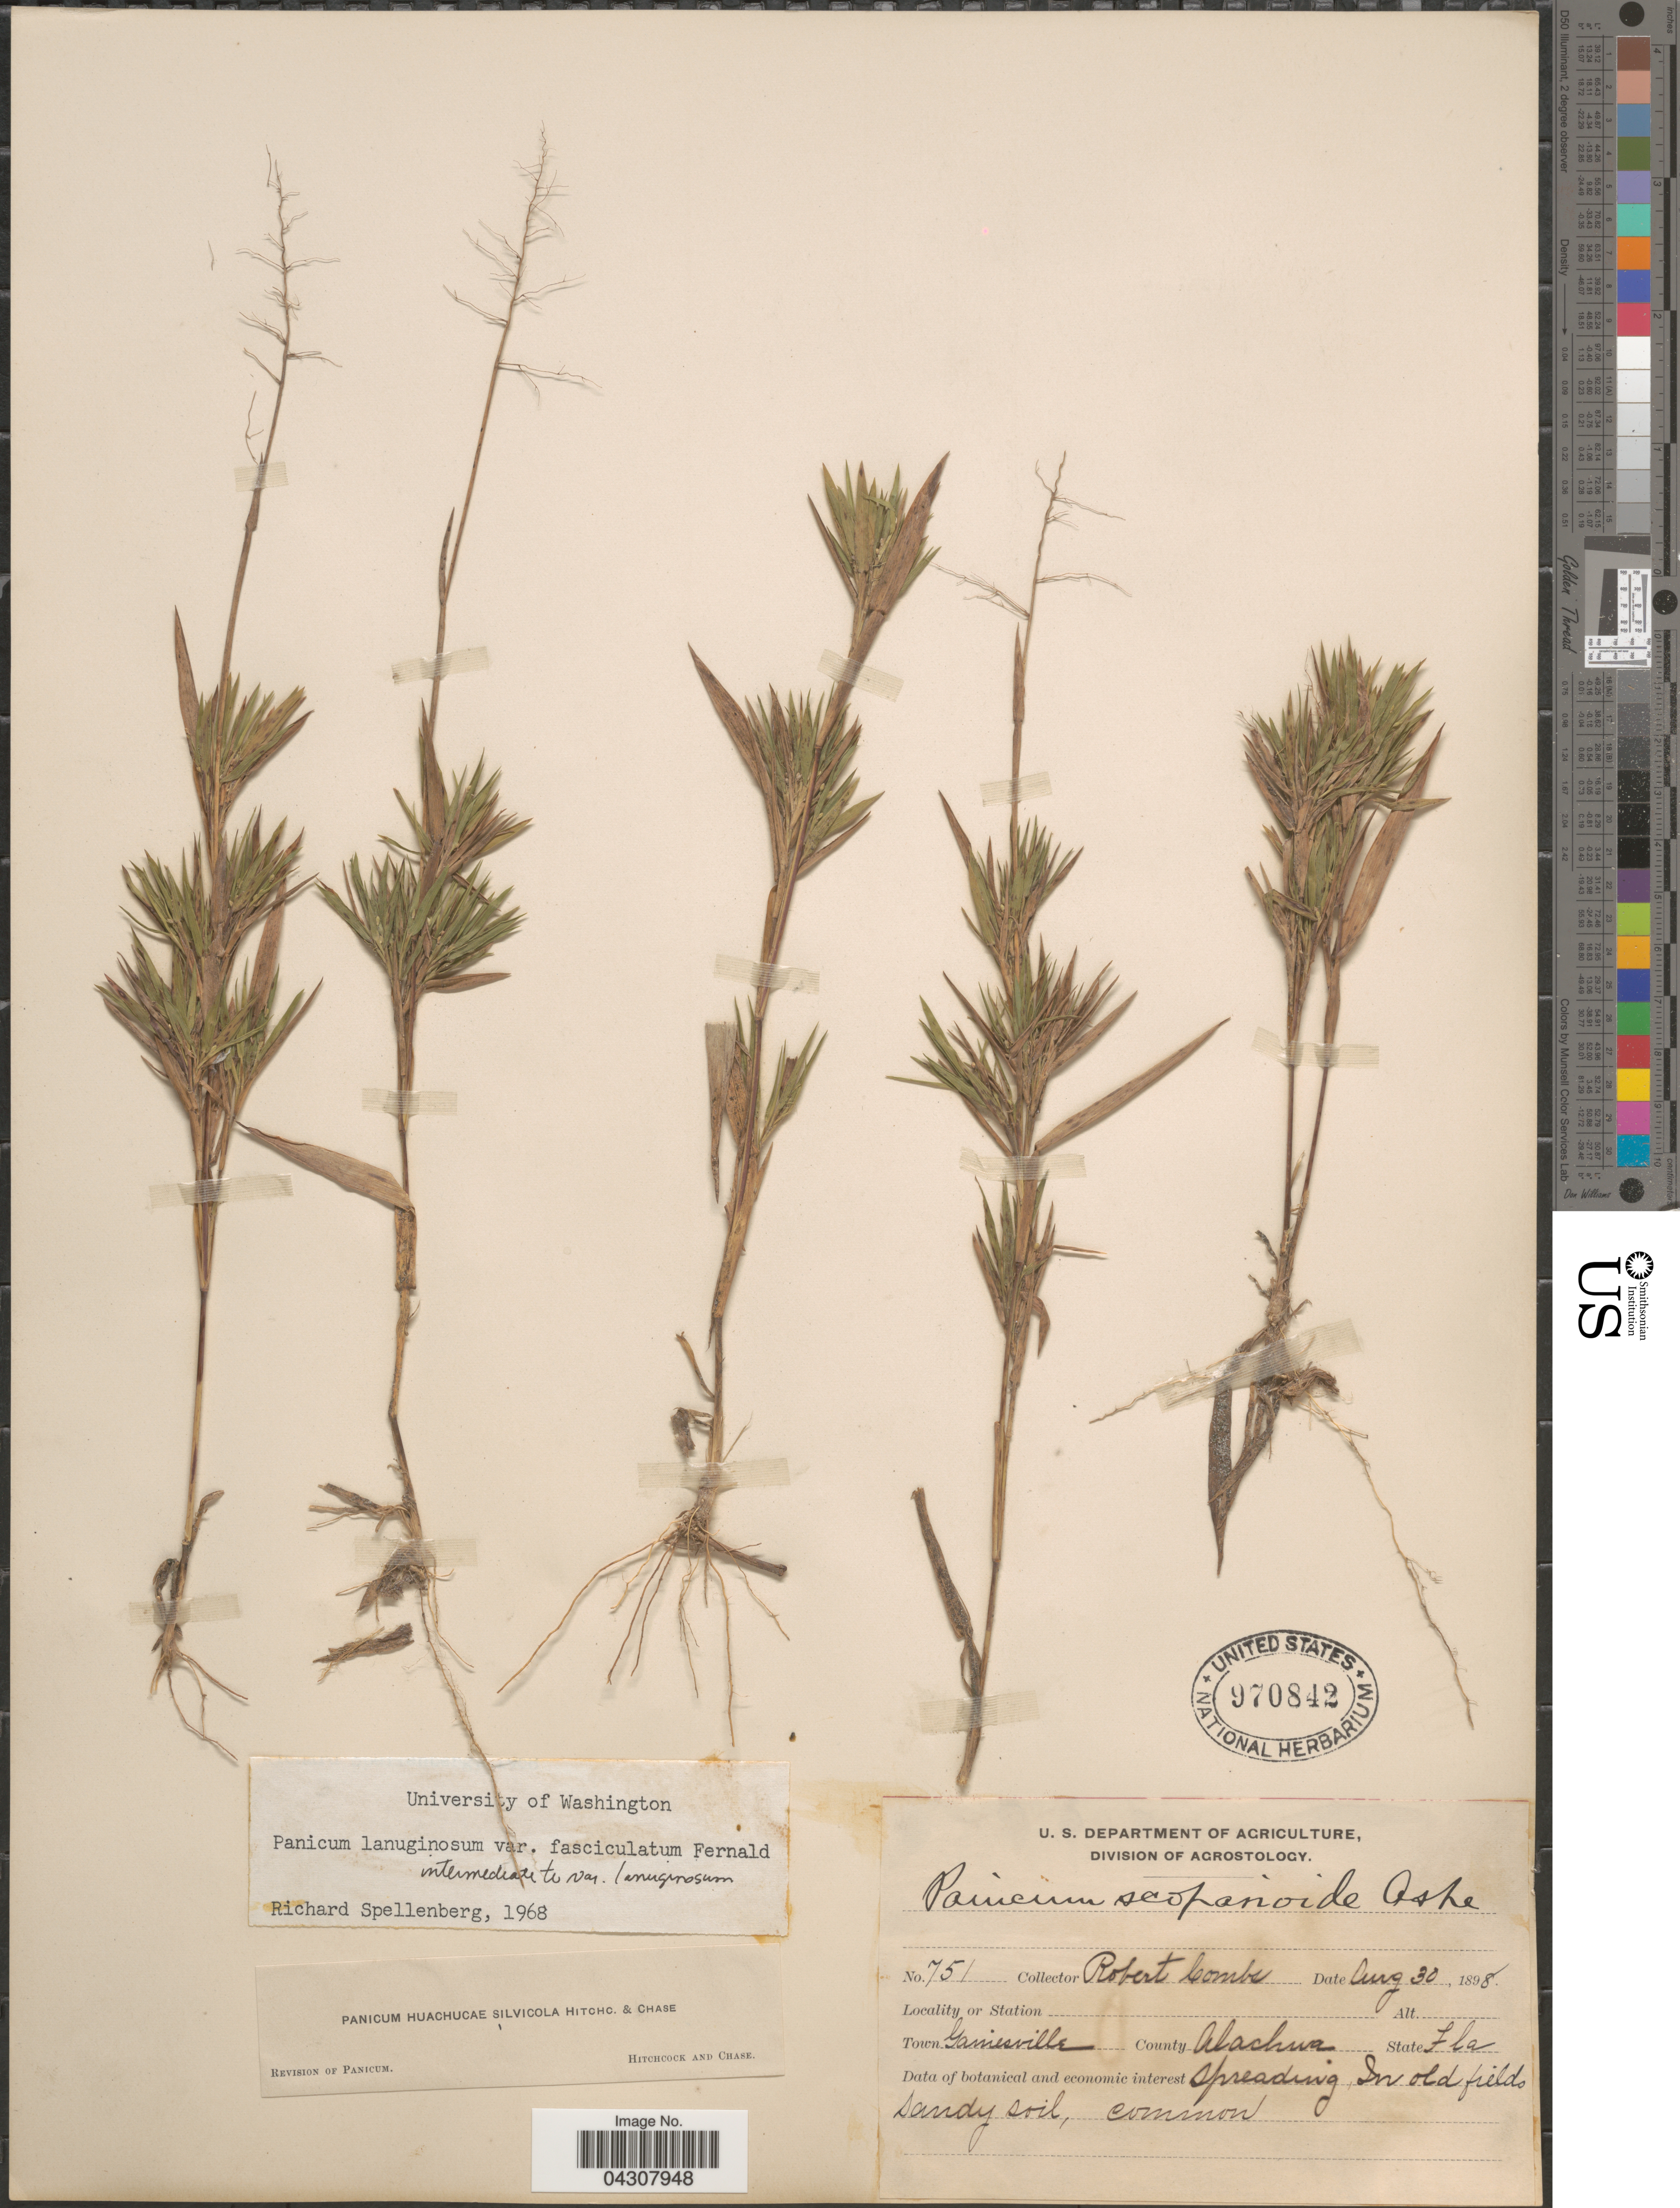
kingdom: Plantae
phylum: Tracheophyta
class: Liliopsida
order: Poales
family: Poaceae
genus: Dichanthelium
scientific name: Dichanthelium acuminatum var. acuminatum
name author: (Sw.) Gould & C.A. Clark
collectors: R. Combs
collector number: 751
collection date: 1898-08-30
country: United States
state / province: Florida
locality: Town Gainesville. County Alachua.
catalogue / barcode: US 970842